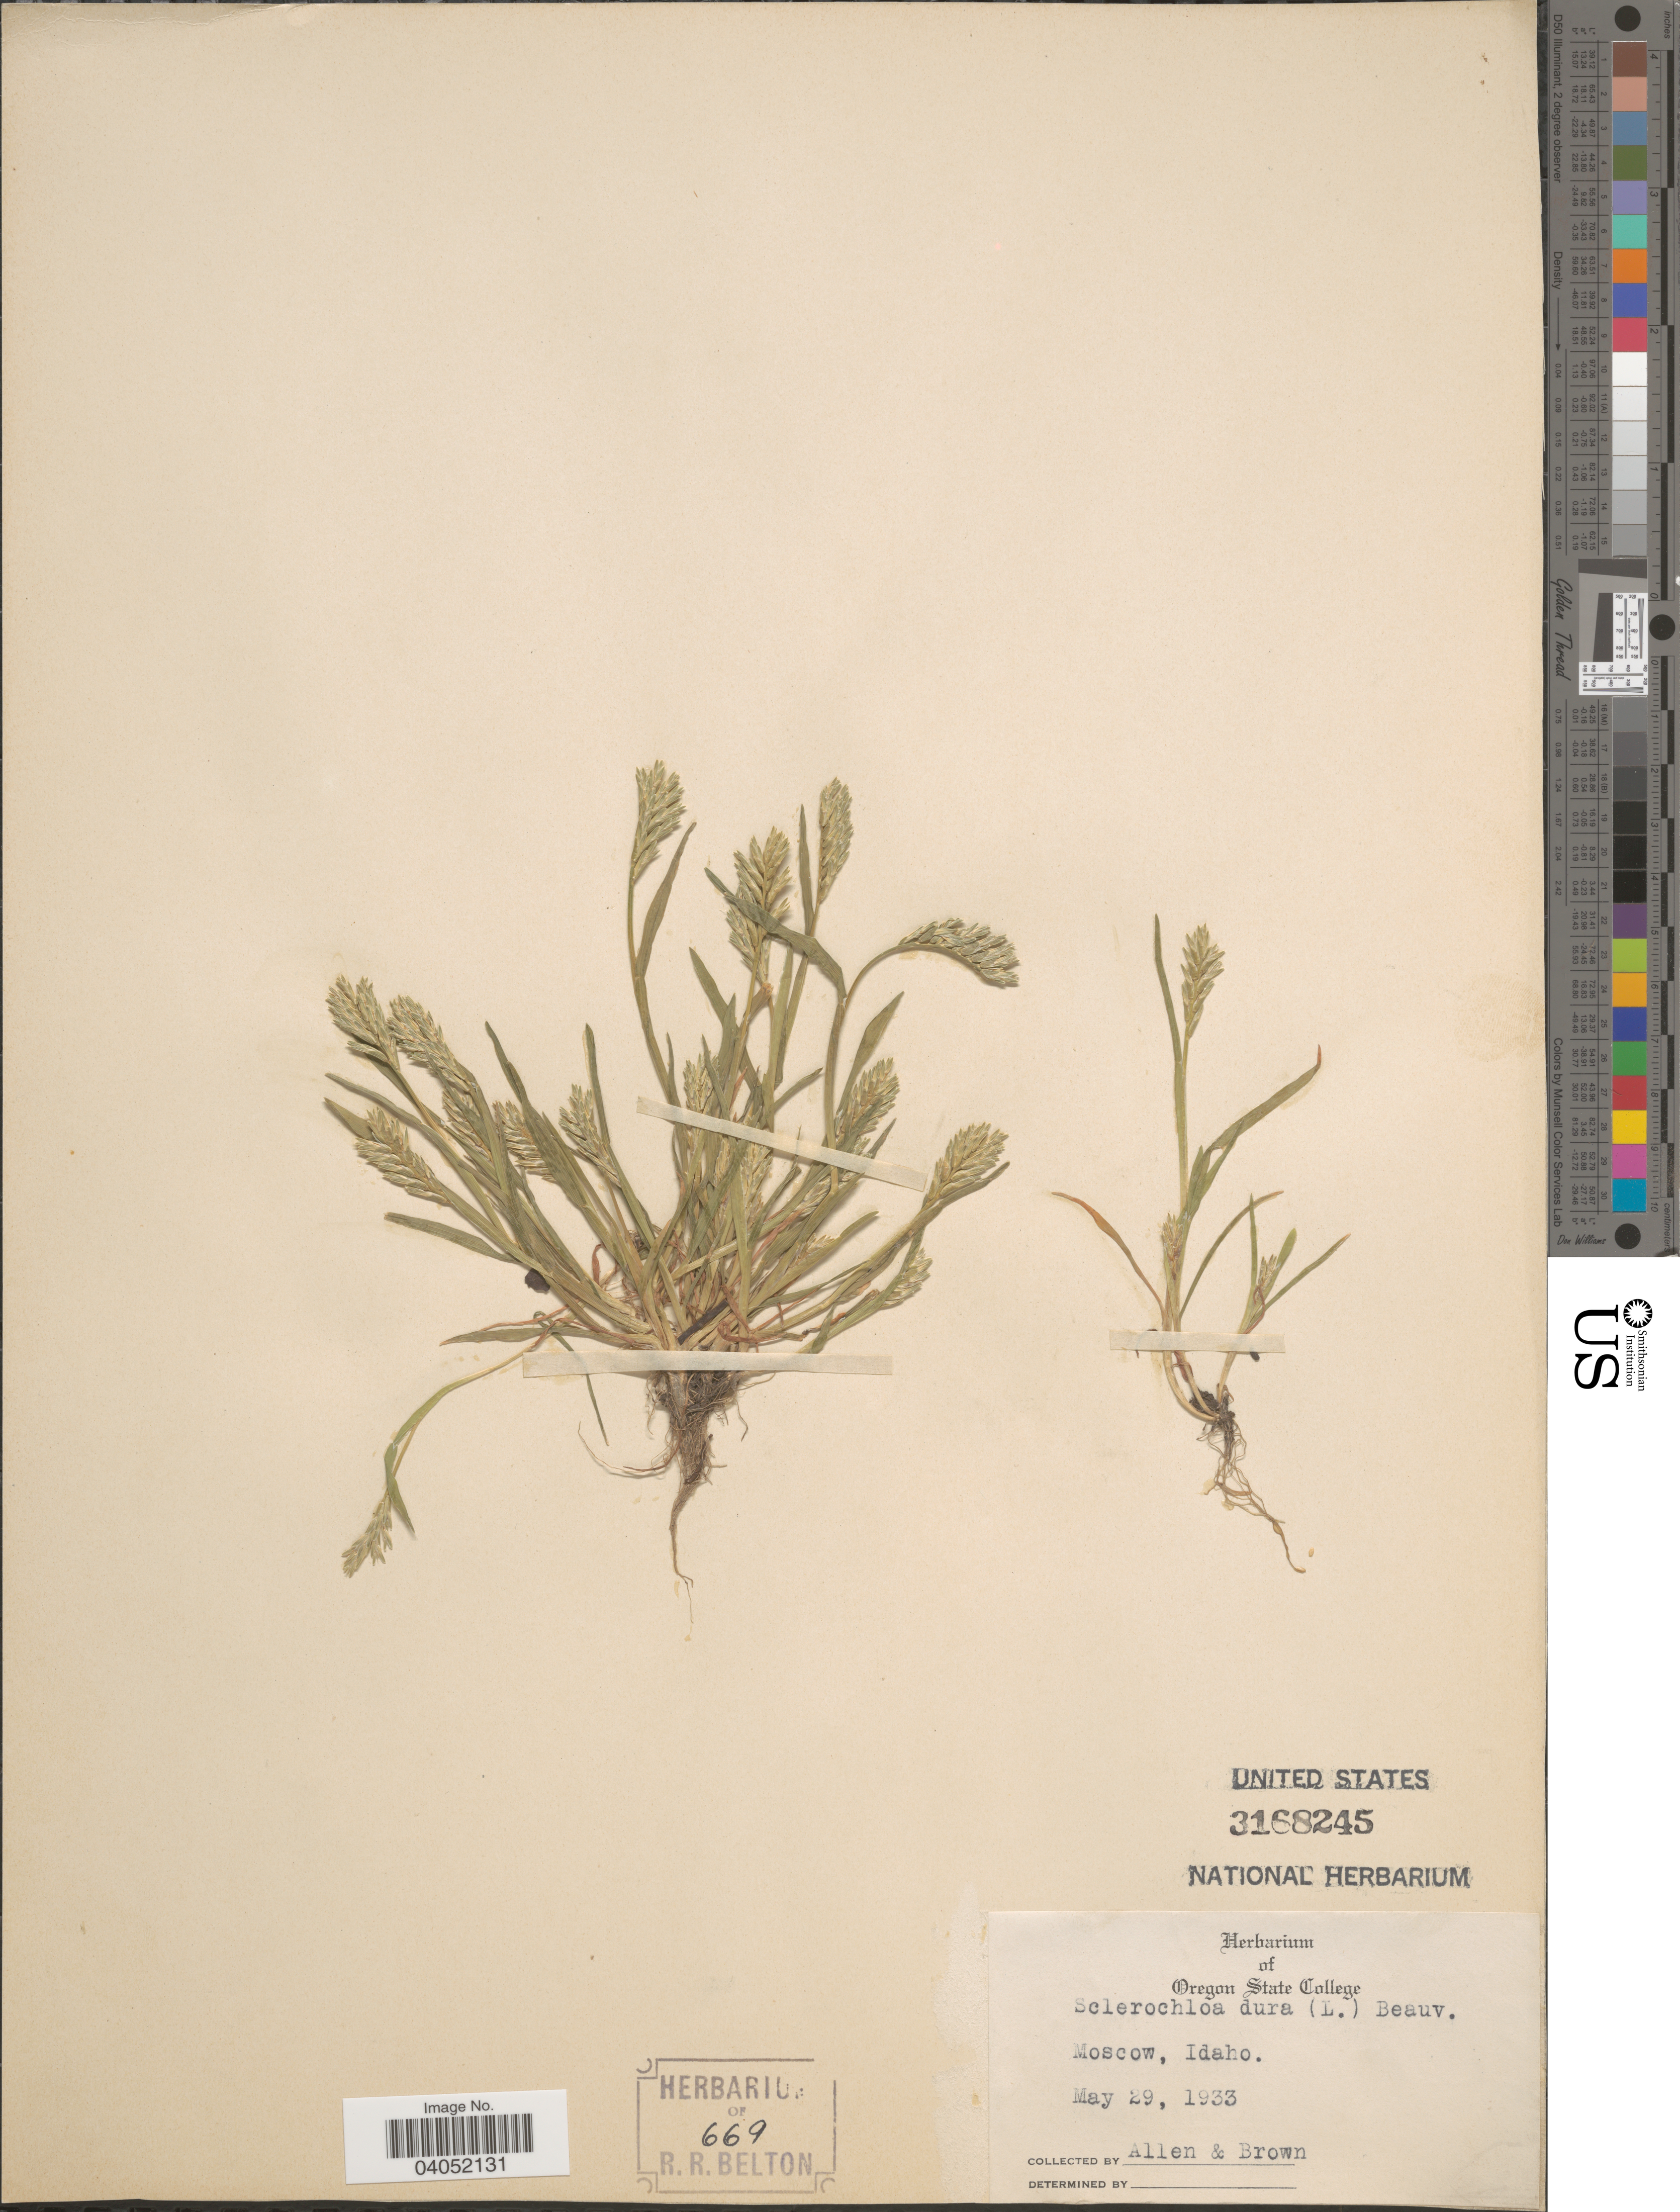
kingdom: Plantae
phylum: Tracheophyta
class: Liliopsida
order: Poales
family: Poaceae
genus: Sclerochloa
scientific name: Sclerochloa dura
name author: (L.) P. Beauv.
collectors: -- Allen & -- Brown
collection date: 1933-05-29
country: United States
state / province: Idaho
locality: Moscow.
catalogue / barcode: US 3168245